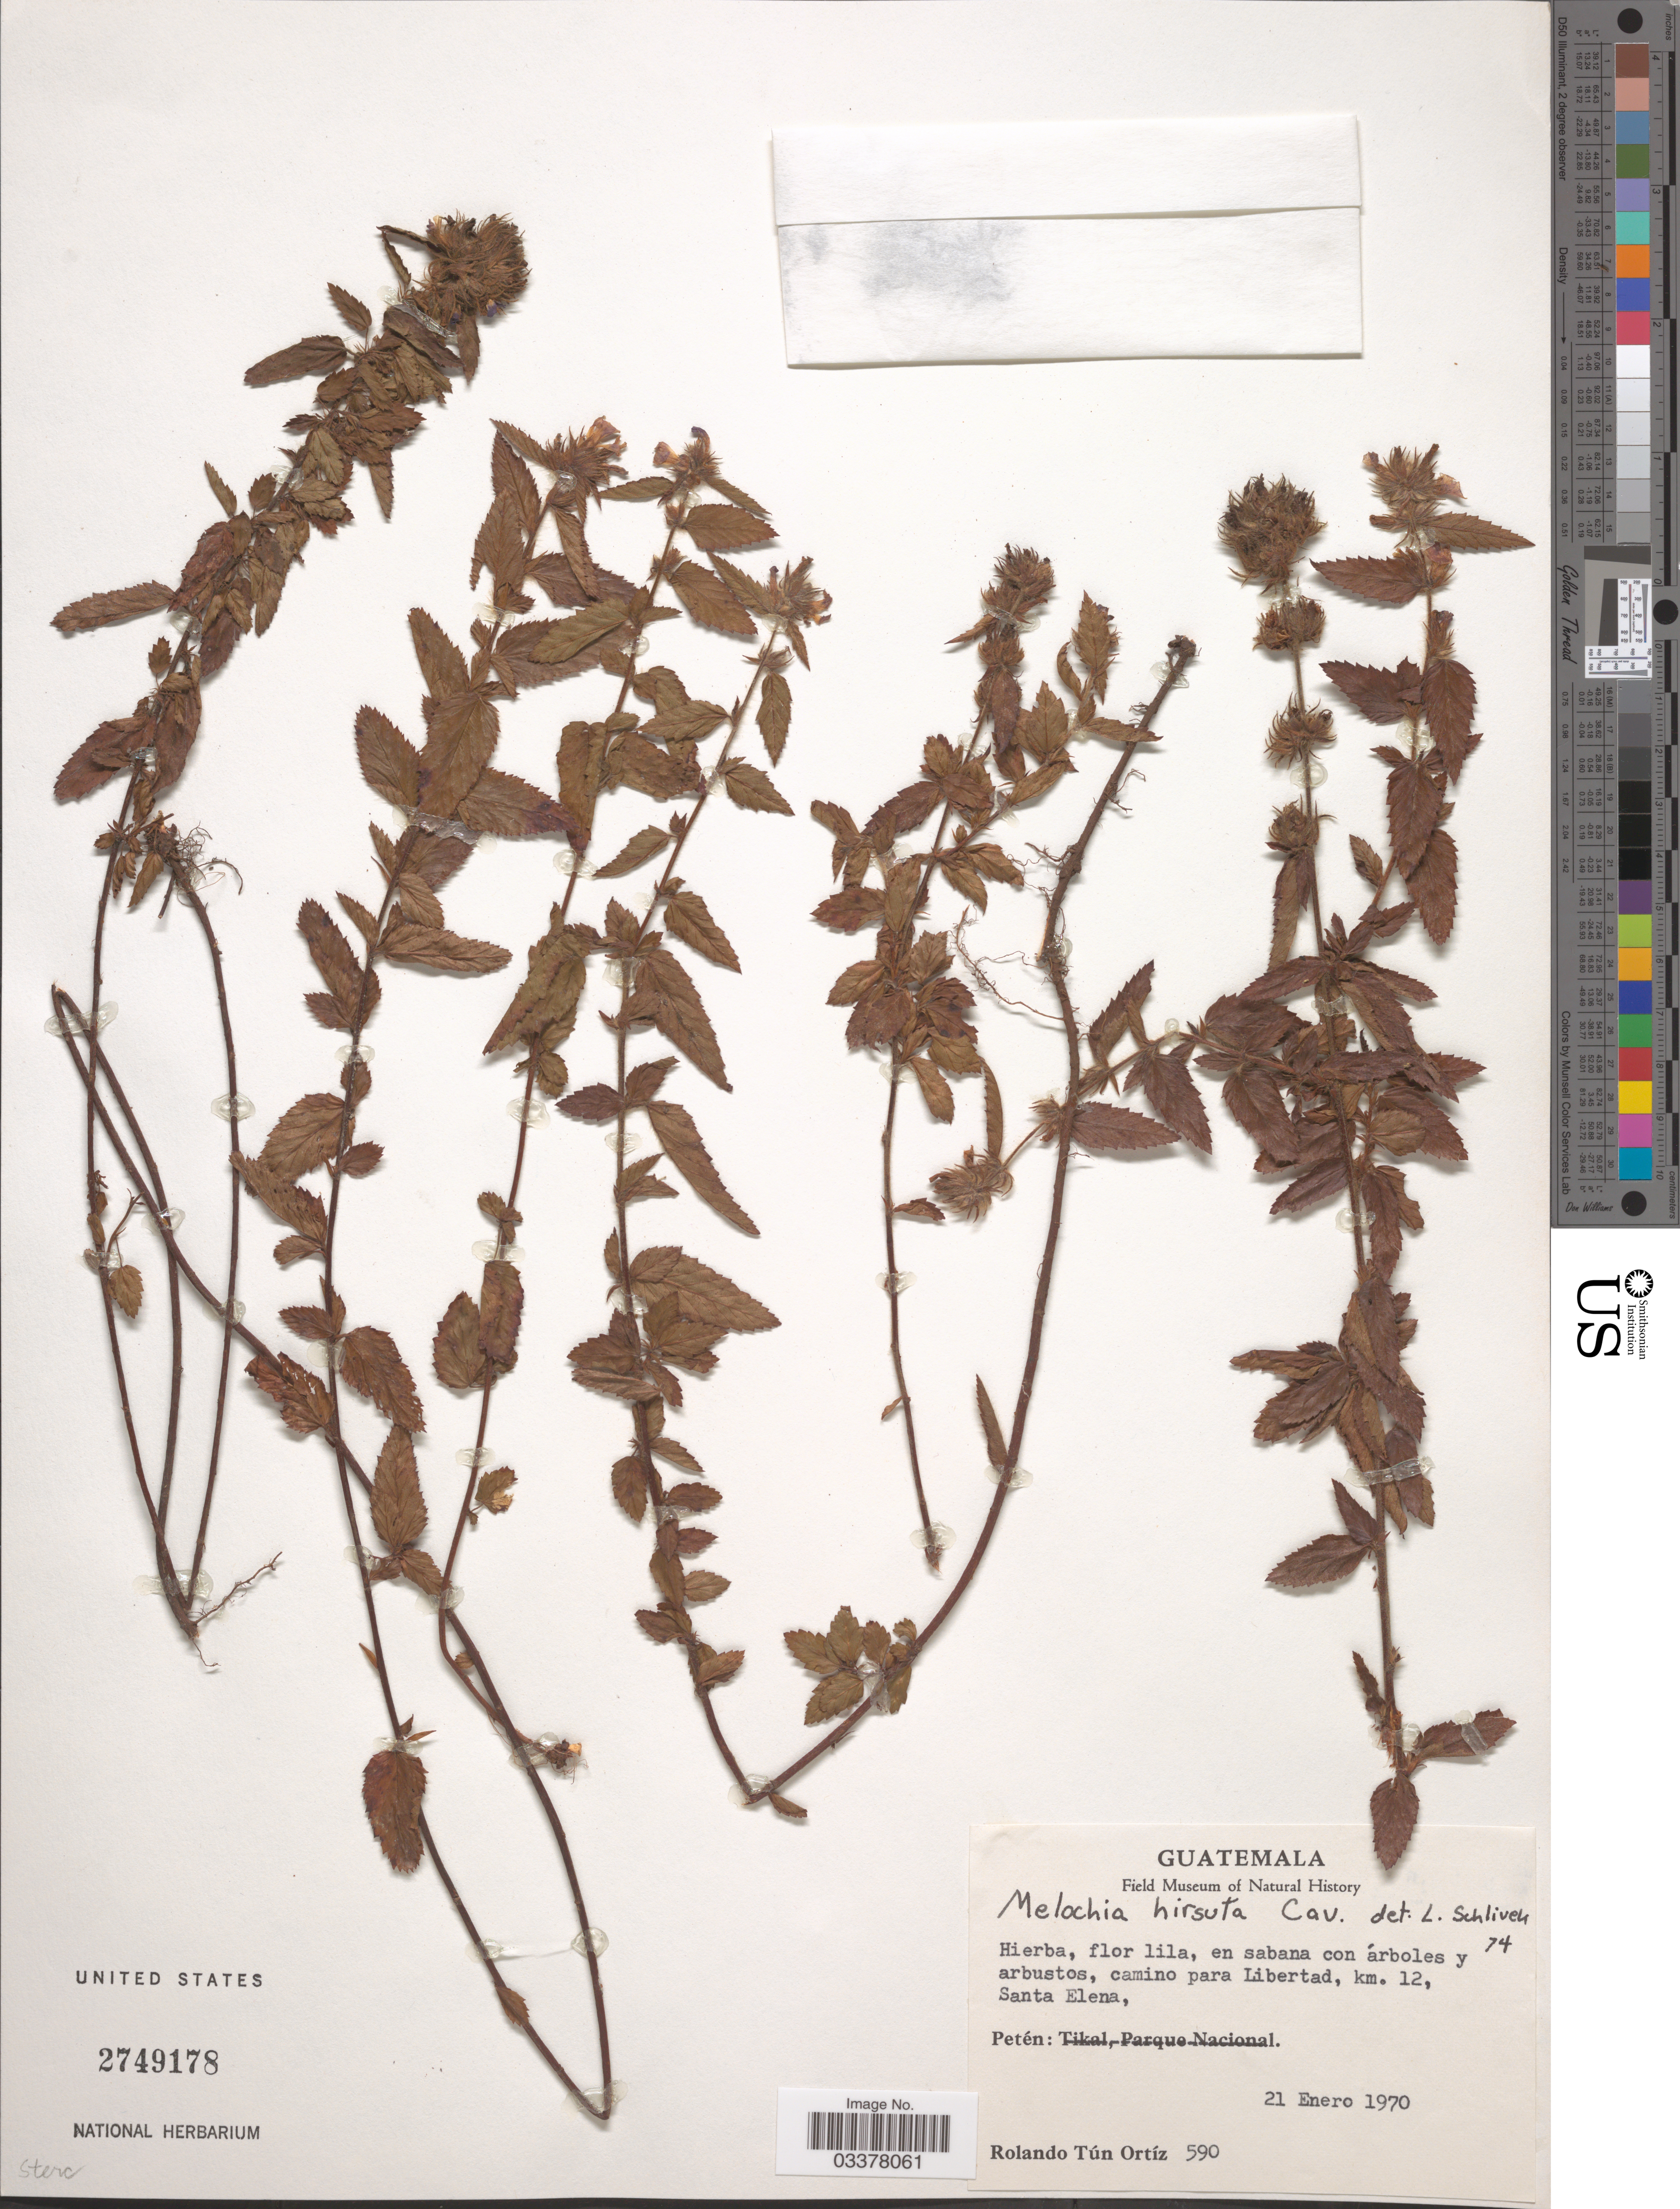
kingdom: Plantae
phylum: Tracheophyta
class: Magnoliopsida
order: Malvales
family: Malvaceae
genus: Melochia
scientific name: Melochia spicata var. spicata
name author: (L.) Fryxell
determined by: Dorr, L. J., (BOT), Smithsonian Institution - National Museum of Natural History (UNITED STATES)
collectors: R. T. Ortíz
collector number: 590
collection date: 1970-01-21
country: Guatemala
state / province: El Petén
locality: Camino para Libertad, km. 12, Santa Elena, Petén.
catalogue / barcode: US 2749178